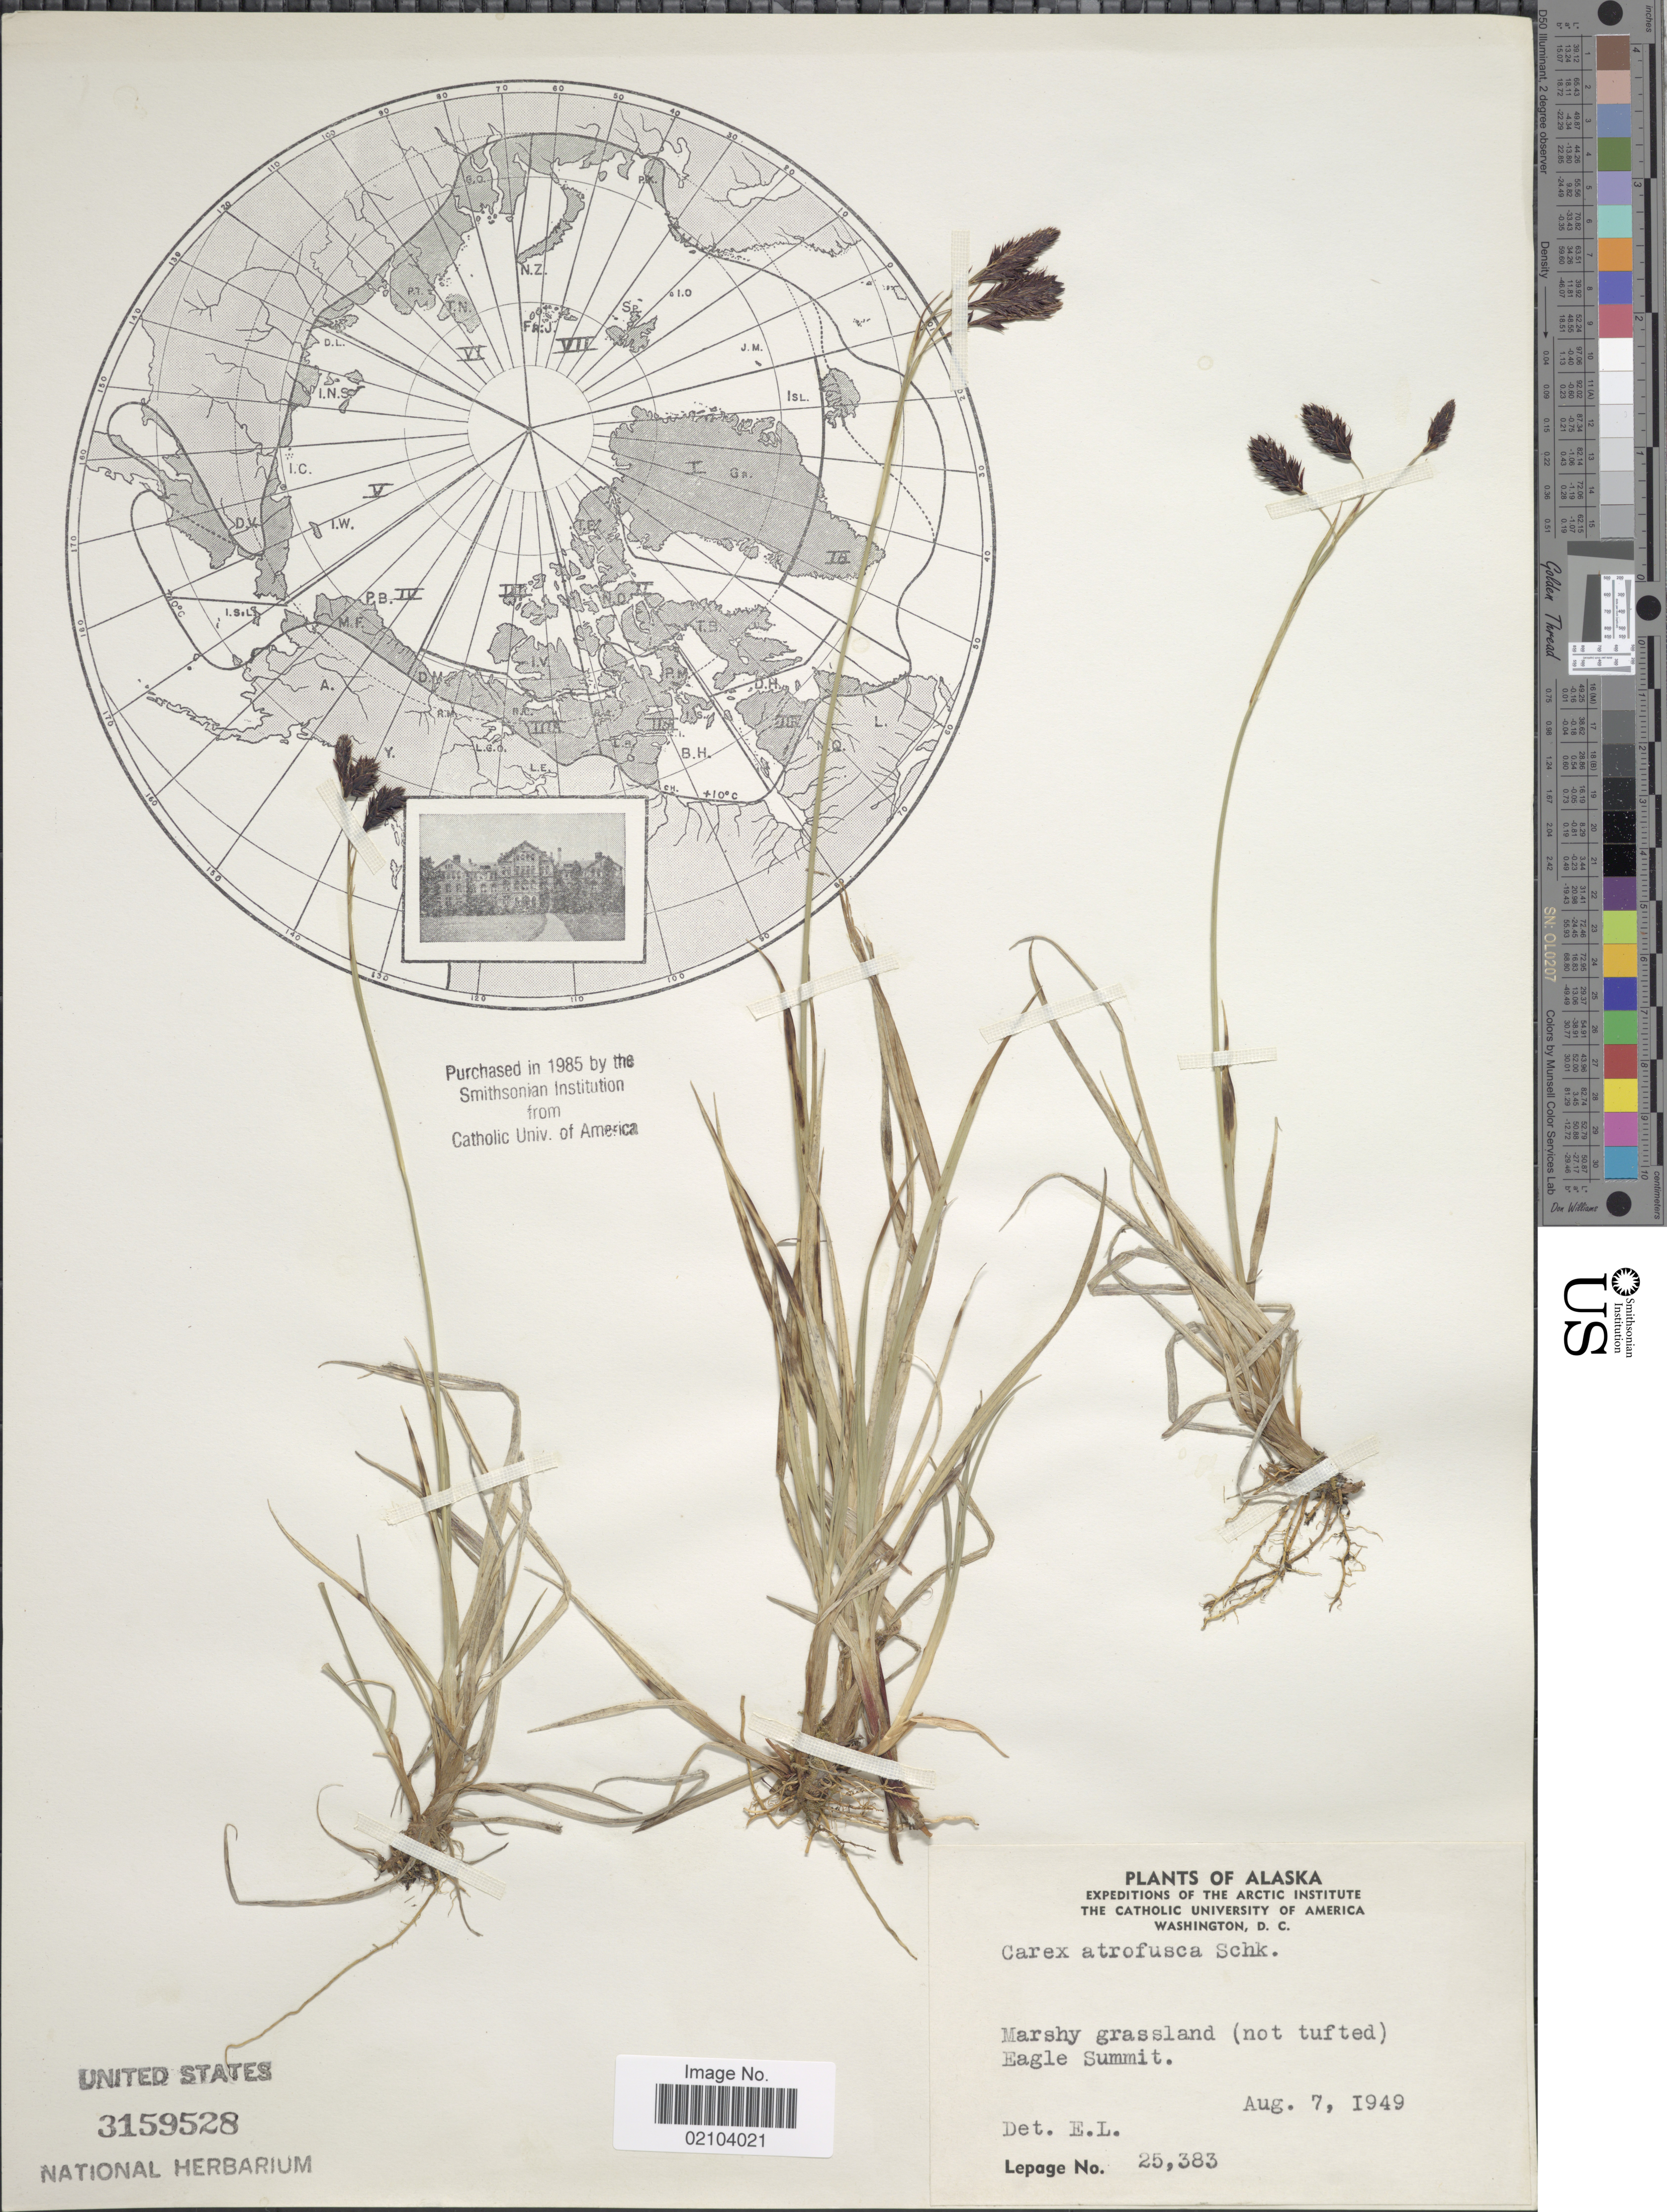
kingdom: Plantae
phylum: Tracheophyta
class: Liliopsida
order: Poales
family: Cyperaceae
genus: Carex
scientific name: Carex atrofusca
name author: Schkuhr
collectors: -. LePage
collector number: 25383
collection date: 1949-08-07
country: United States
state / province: Alaska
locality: Marshy grassland (not tuftes) Eagle Summit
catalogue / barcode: US 3159528